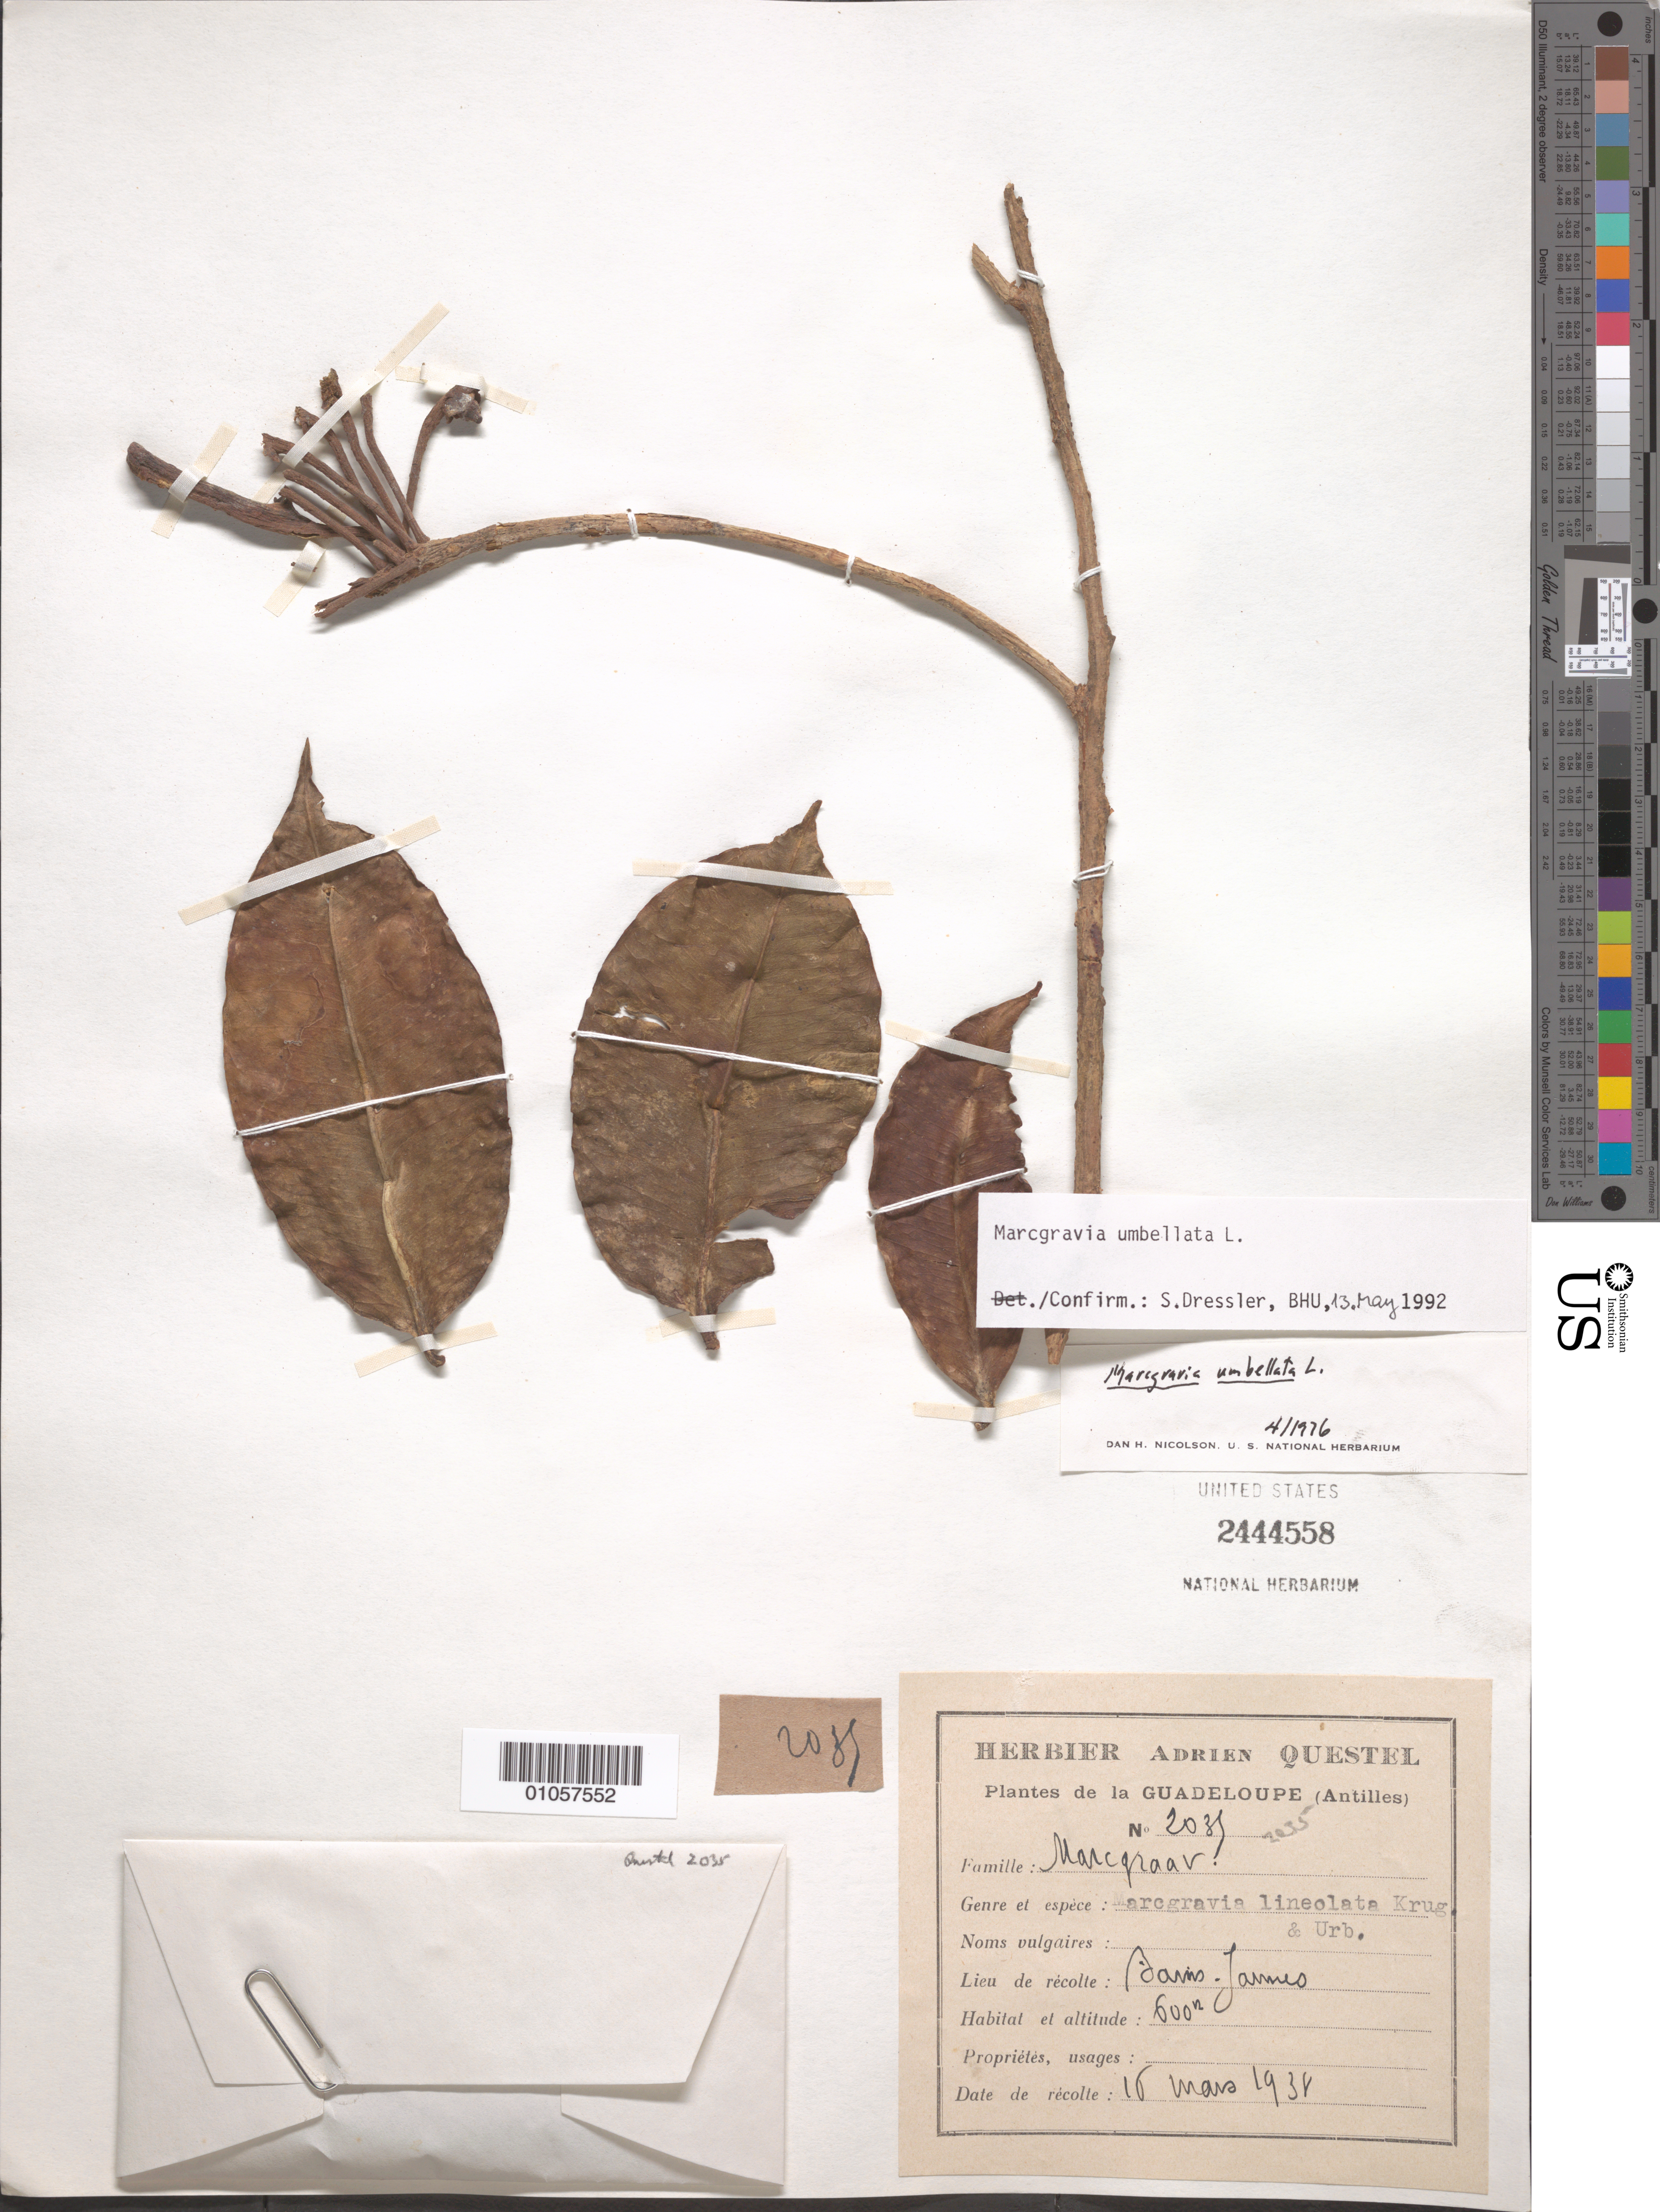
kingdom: Plantae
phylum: Tracheophyta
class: Magnoliopsida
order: Ericales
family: Marcgraviaceae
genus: Marcgravia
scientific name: Marcgravia umbellata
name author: L.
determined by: Dressler, S., (FR), Forschungsinstitut Und Naturmuseum Senckenberg (GERMANY)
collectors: A. Questel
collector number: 2035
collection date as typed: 16 Mar 1938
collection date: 1938-03-16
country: Guadeloupe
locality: Bains Jaunes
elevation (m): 600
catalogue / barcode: US 2444558